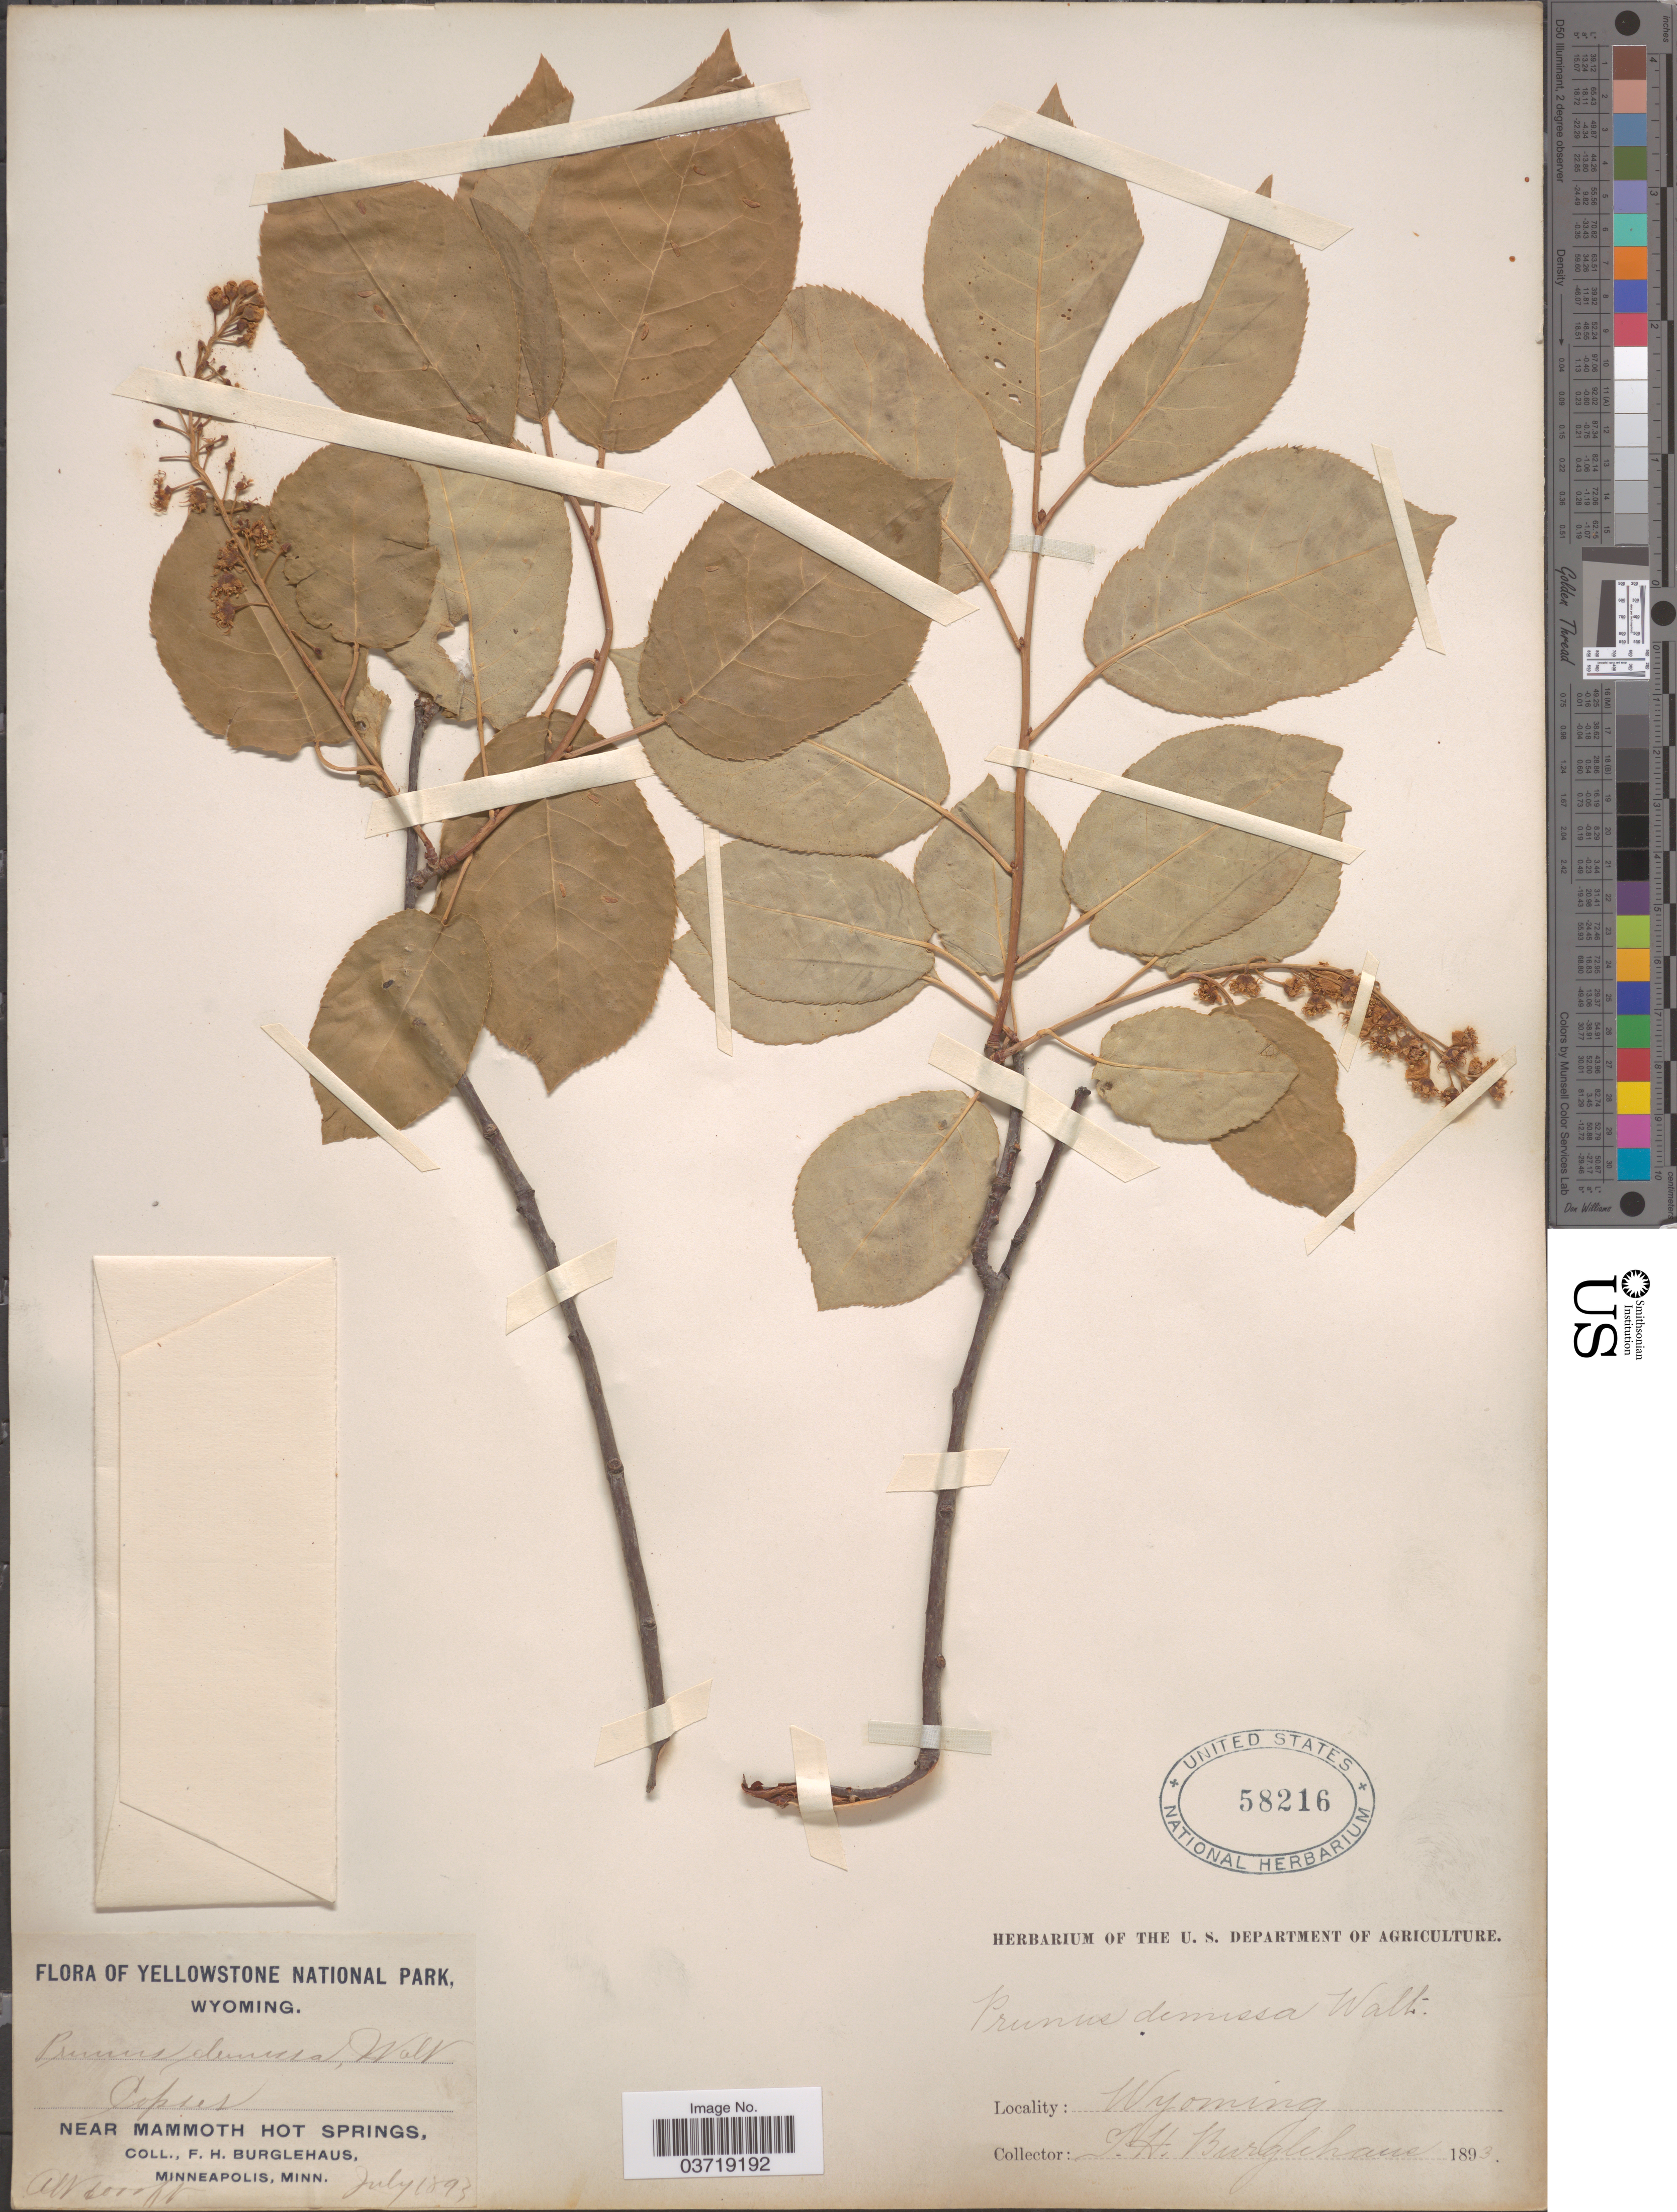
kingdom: Plantae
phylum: Tracheophyta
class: Magnoliopsida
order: Rosales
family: Rosaceae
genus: Prunus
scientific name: Prunus virginiana var. demissa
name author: (Nutt.) Torr.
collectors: F. Burglehaus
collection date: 1893-07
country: United States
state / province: Wyoming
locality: Yellowstone National Park. Copses. Near Mammoth Hot Springs.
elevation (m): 1829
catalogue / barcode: US 58216